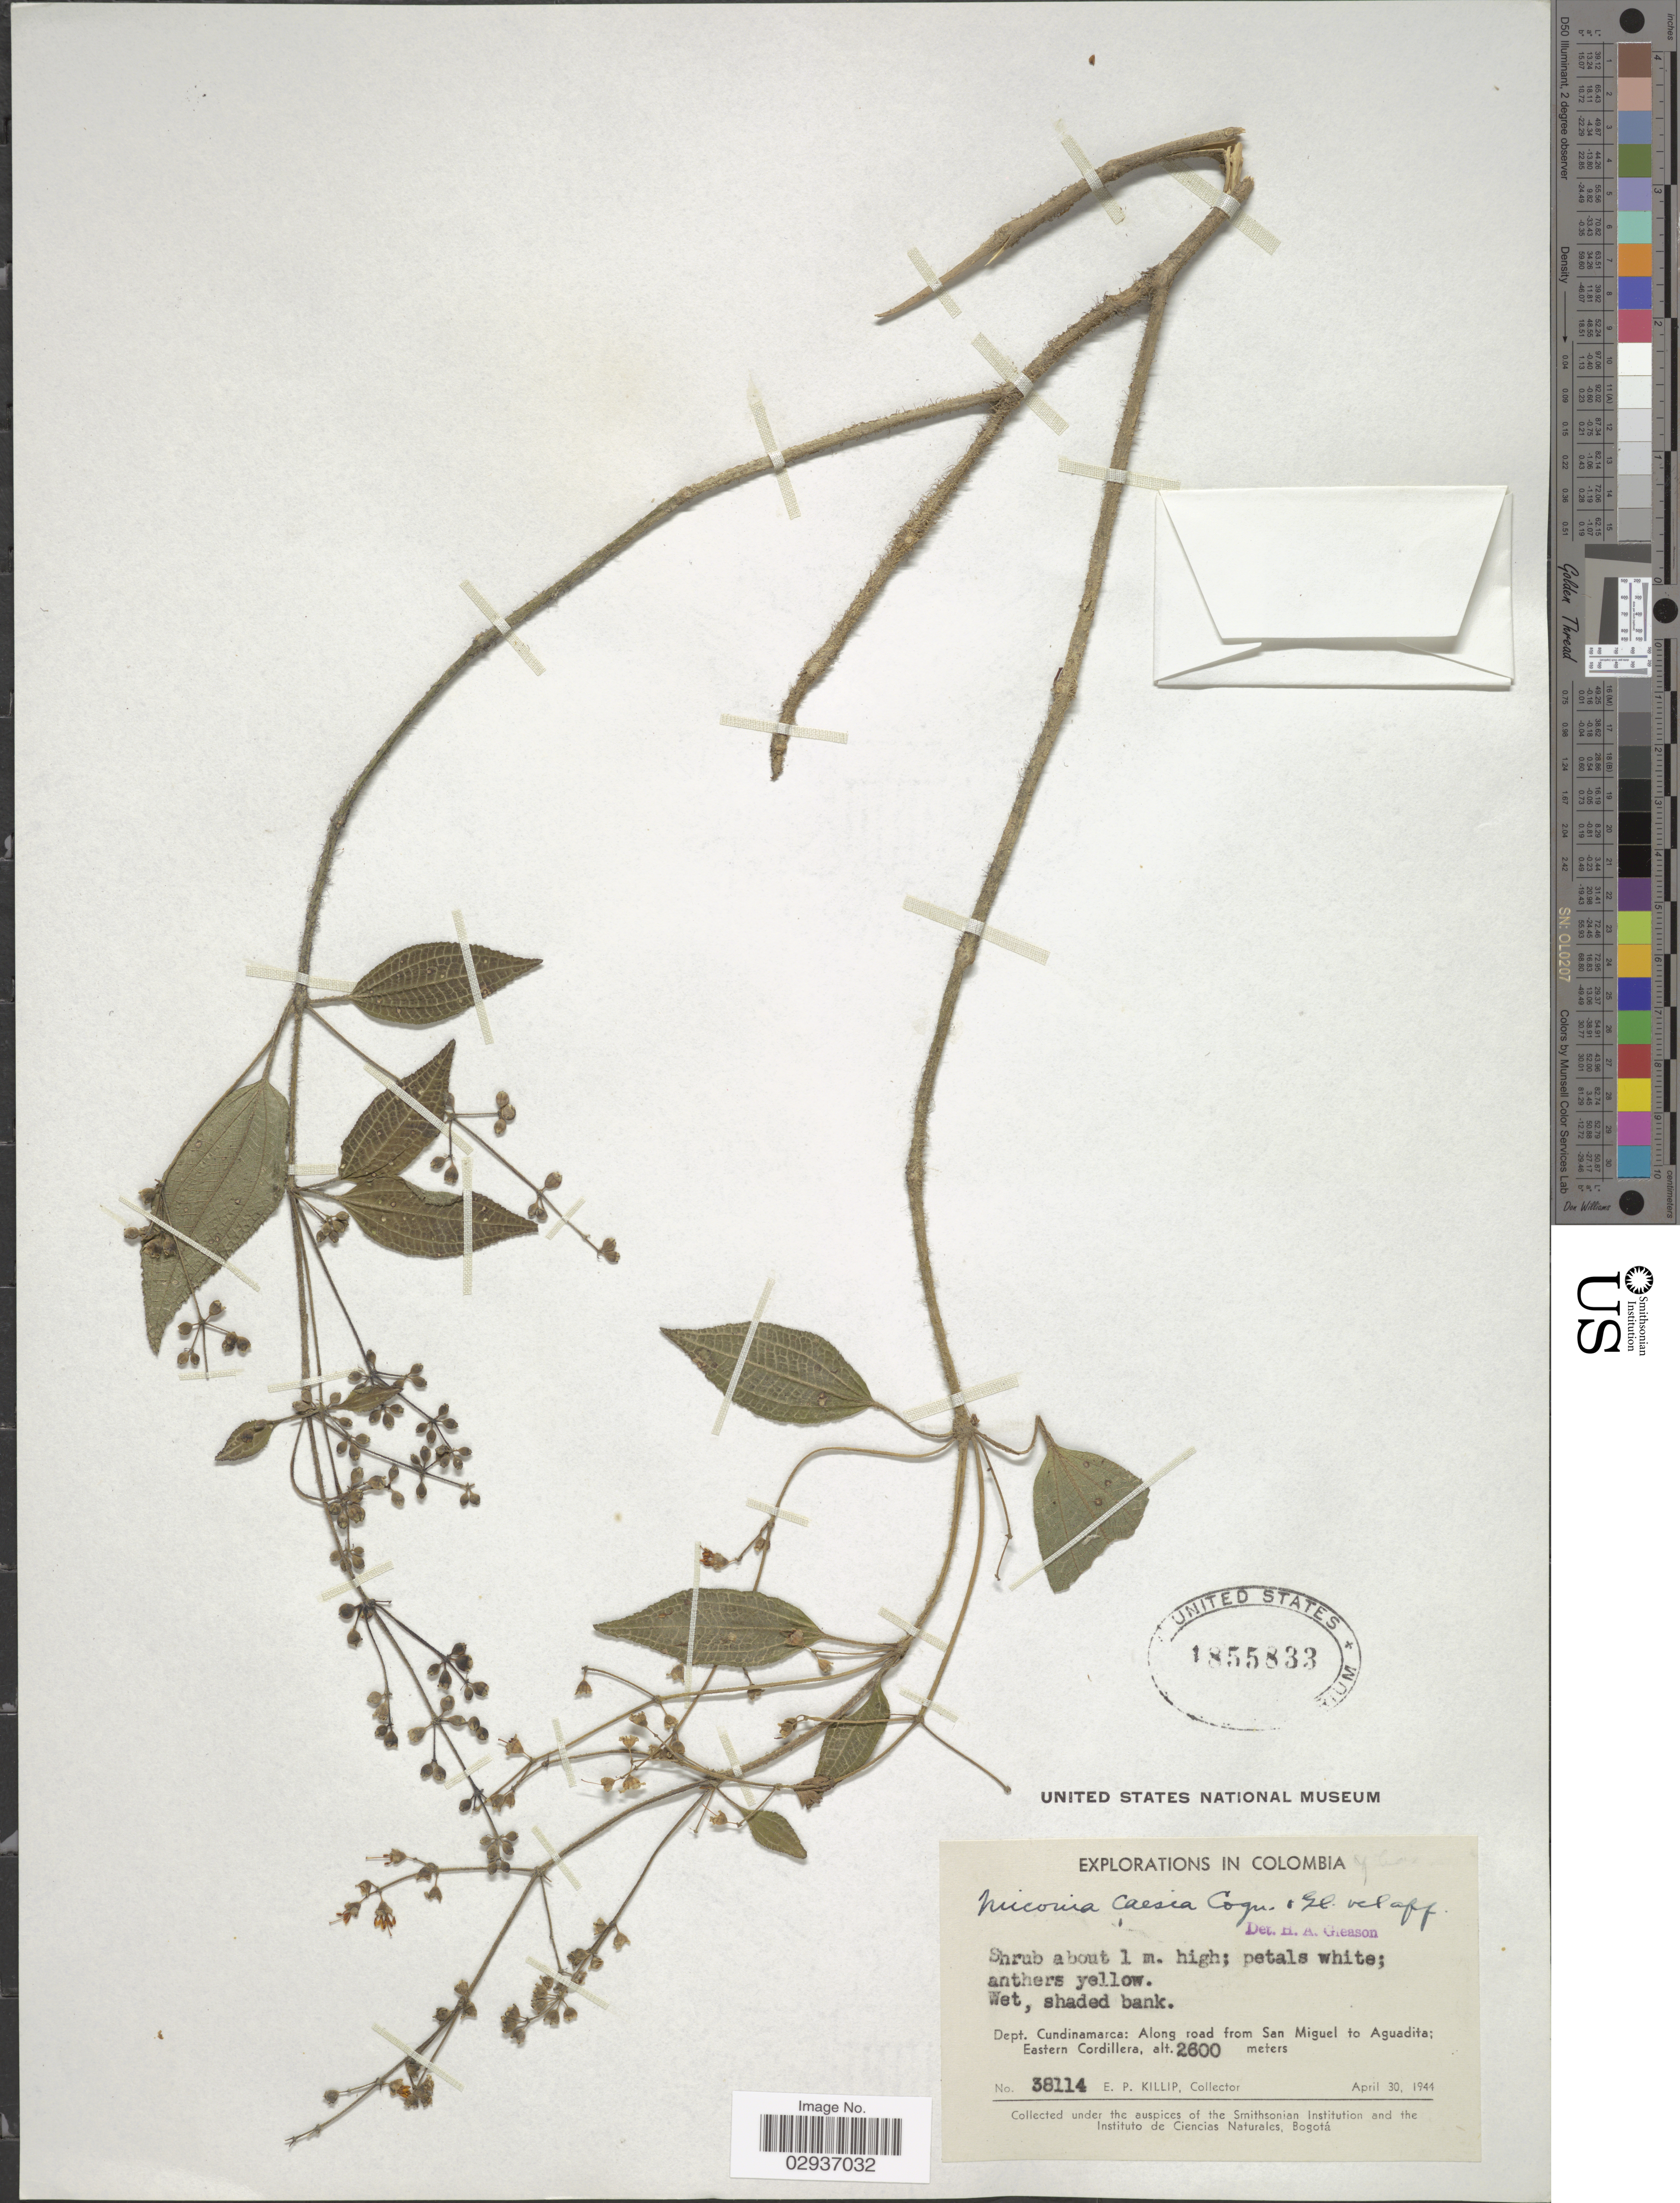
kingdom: Plantae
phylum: Tracheophyta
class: Magnoliopsida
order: Myrtales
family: Melastomataceae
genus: Miconia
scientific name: Miconia caesia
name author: Cogn. & Gleason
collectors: E. P. Killip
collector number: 38114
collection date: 1944-04-30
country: Colombia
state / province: Cundinamarca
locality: Dept. Cundinamarca: Along road from San Miguel to Aguadita; Eastern Cordillera.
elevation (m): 2600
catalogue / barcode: US 1855833